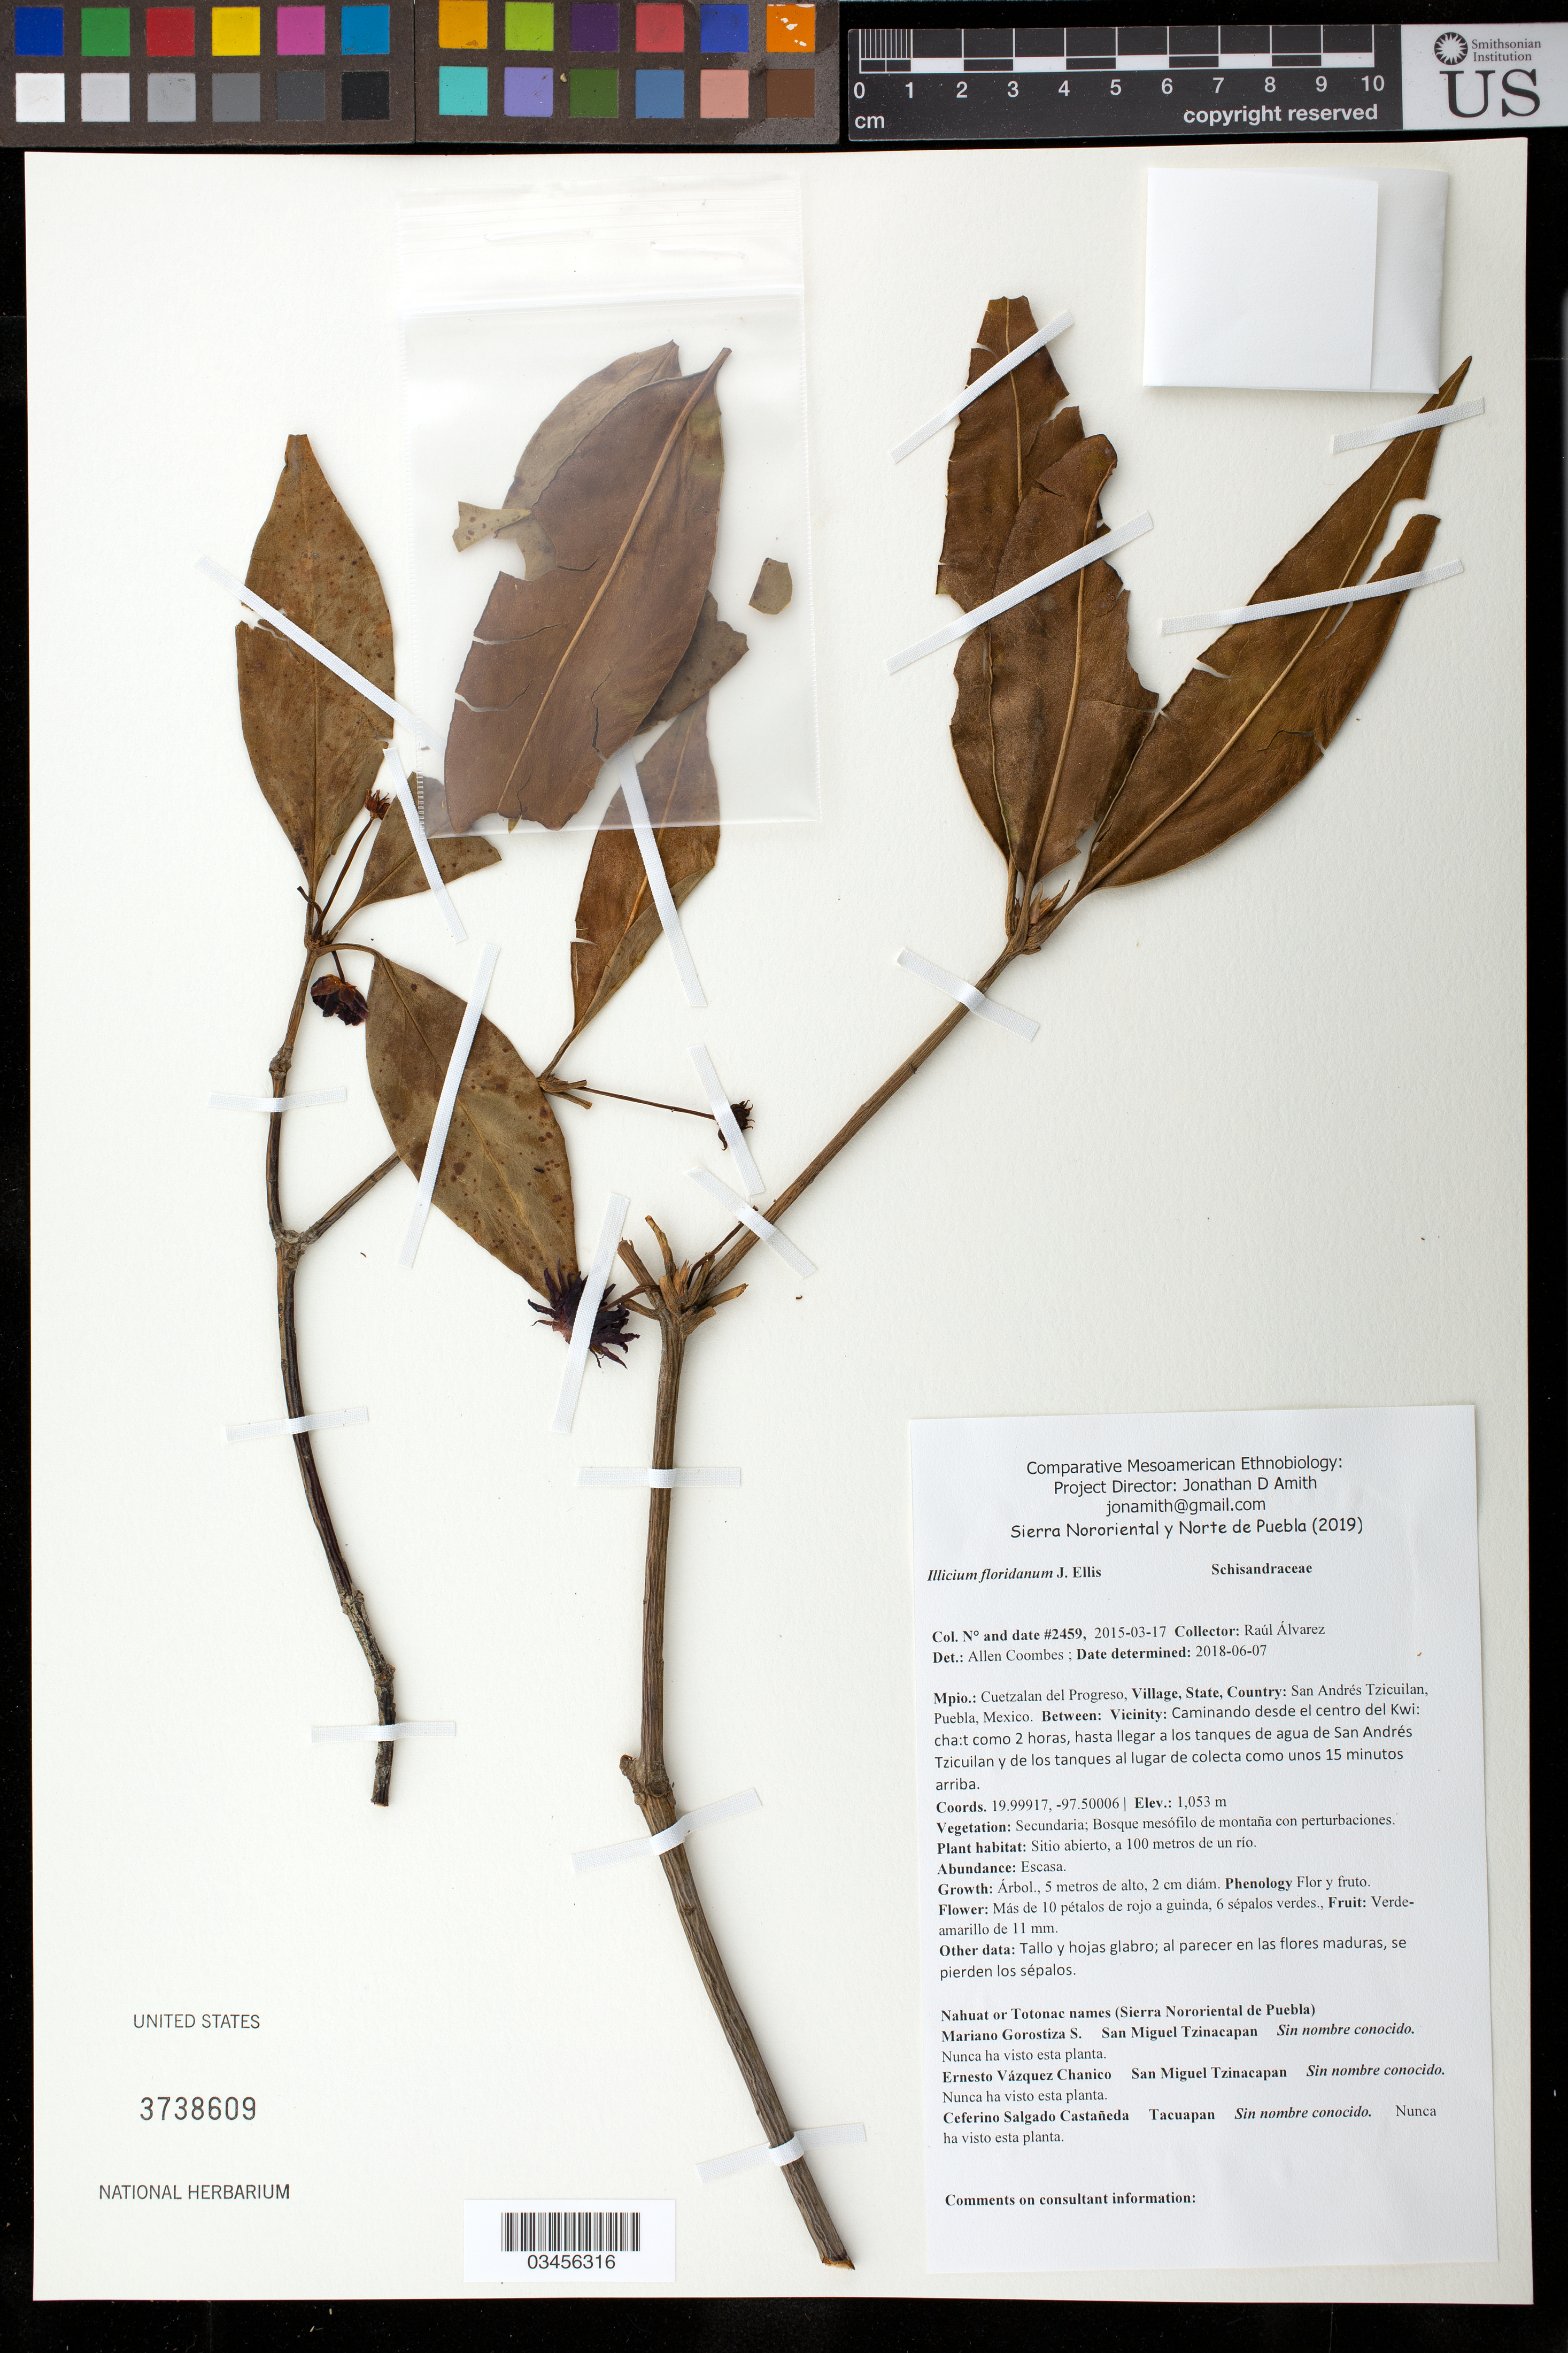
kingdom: Plantae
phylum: Tracheophyta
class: Magnoliopsida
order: Austrobaileyales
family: Schisandraceae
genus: Illicium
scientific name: Illicium floridanum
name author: J. Ellis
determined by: Coombes, Allen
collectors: R. Álvarez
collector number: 2459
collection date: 2015-03-17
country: México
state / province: Puebla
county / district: Cuetzalan del Progreso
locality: PUEBLO: San Andrés Tzicuilan; LOCALIDAD EXACTA: Caminando desde el centro del Kwi:cha:t como 2 horas, hasta llegar a los tanques de agua de San Andrés Tzicuilan y de los tanques al lugar de colecta como unos 15 minutos arriba.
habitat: Bosque mesófilo de montaña con perturbaciones | Sitio abierto, a 100 metros de un río.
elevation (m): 1053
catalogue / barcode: US 3738609